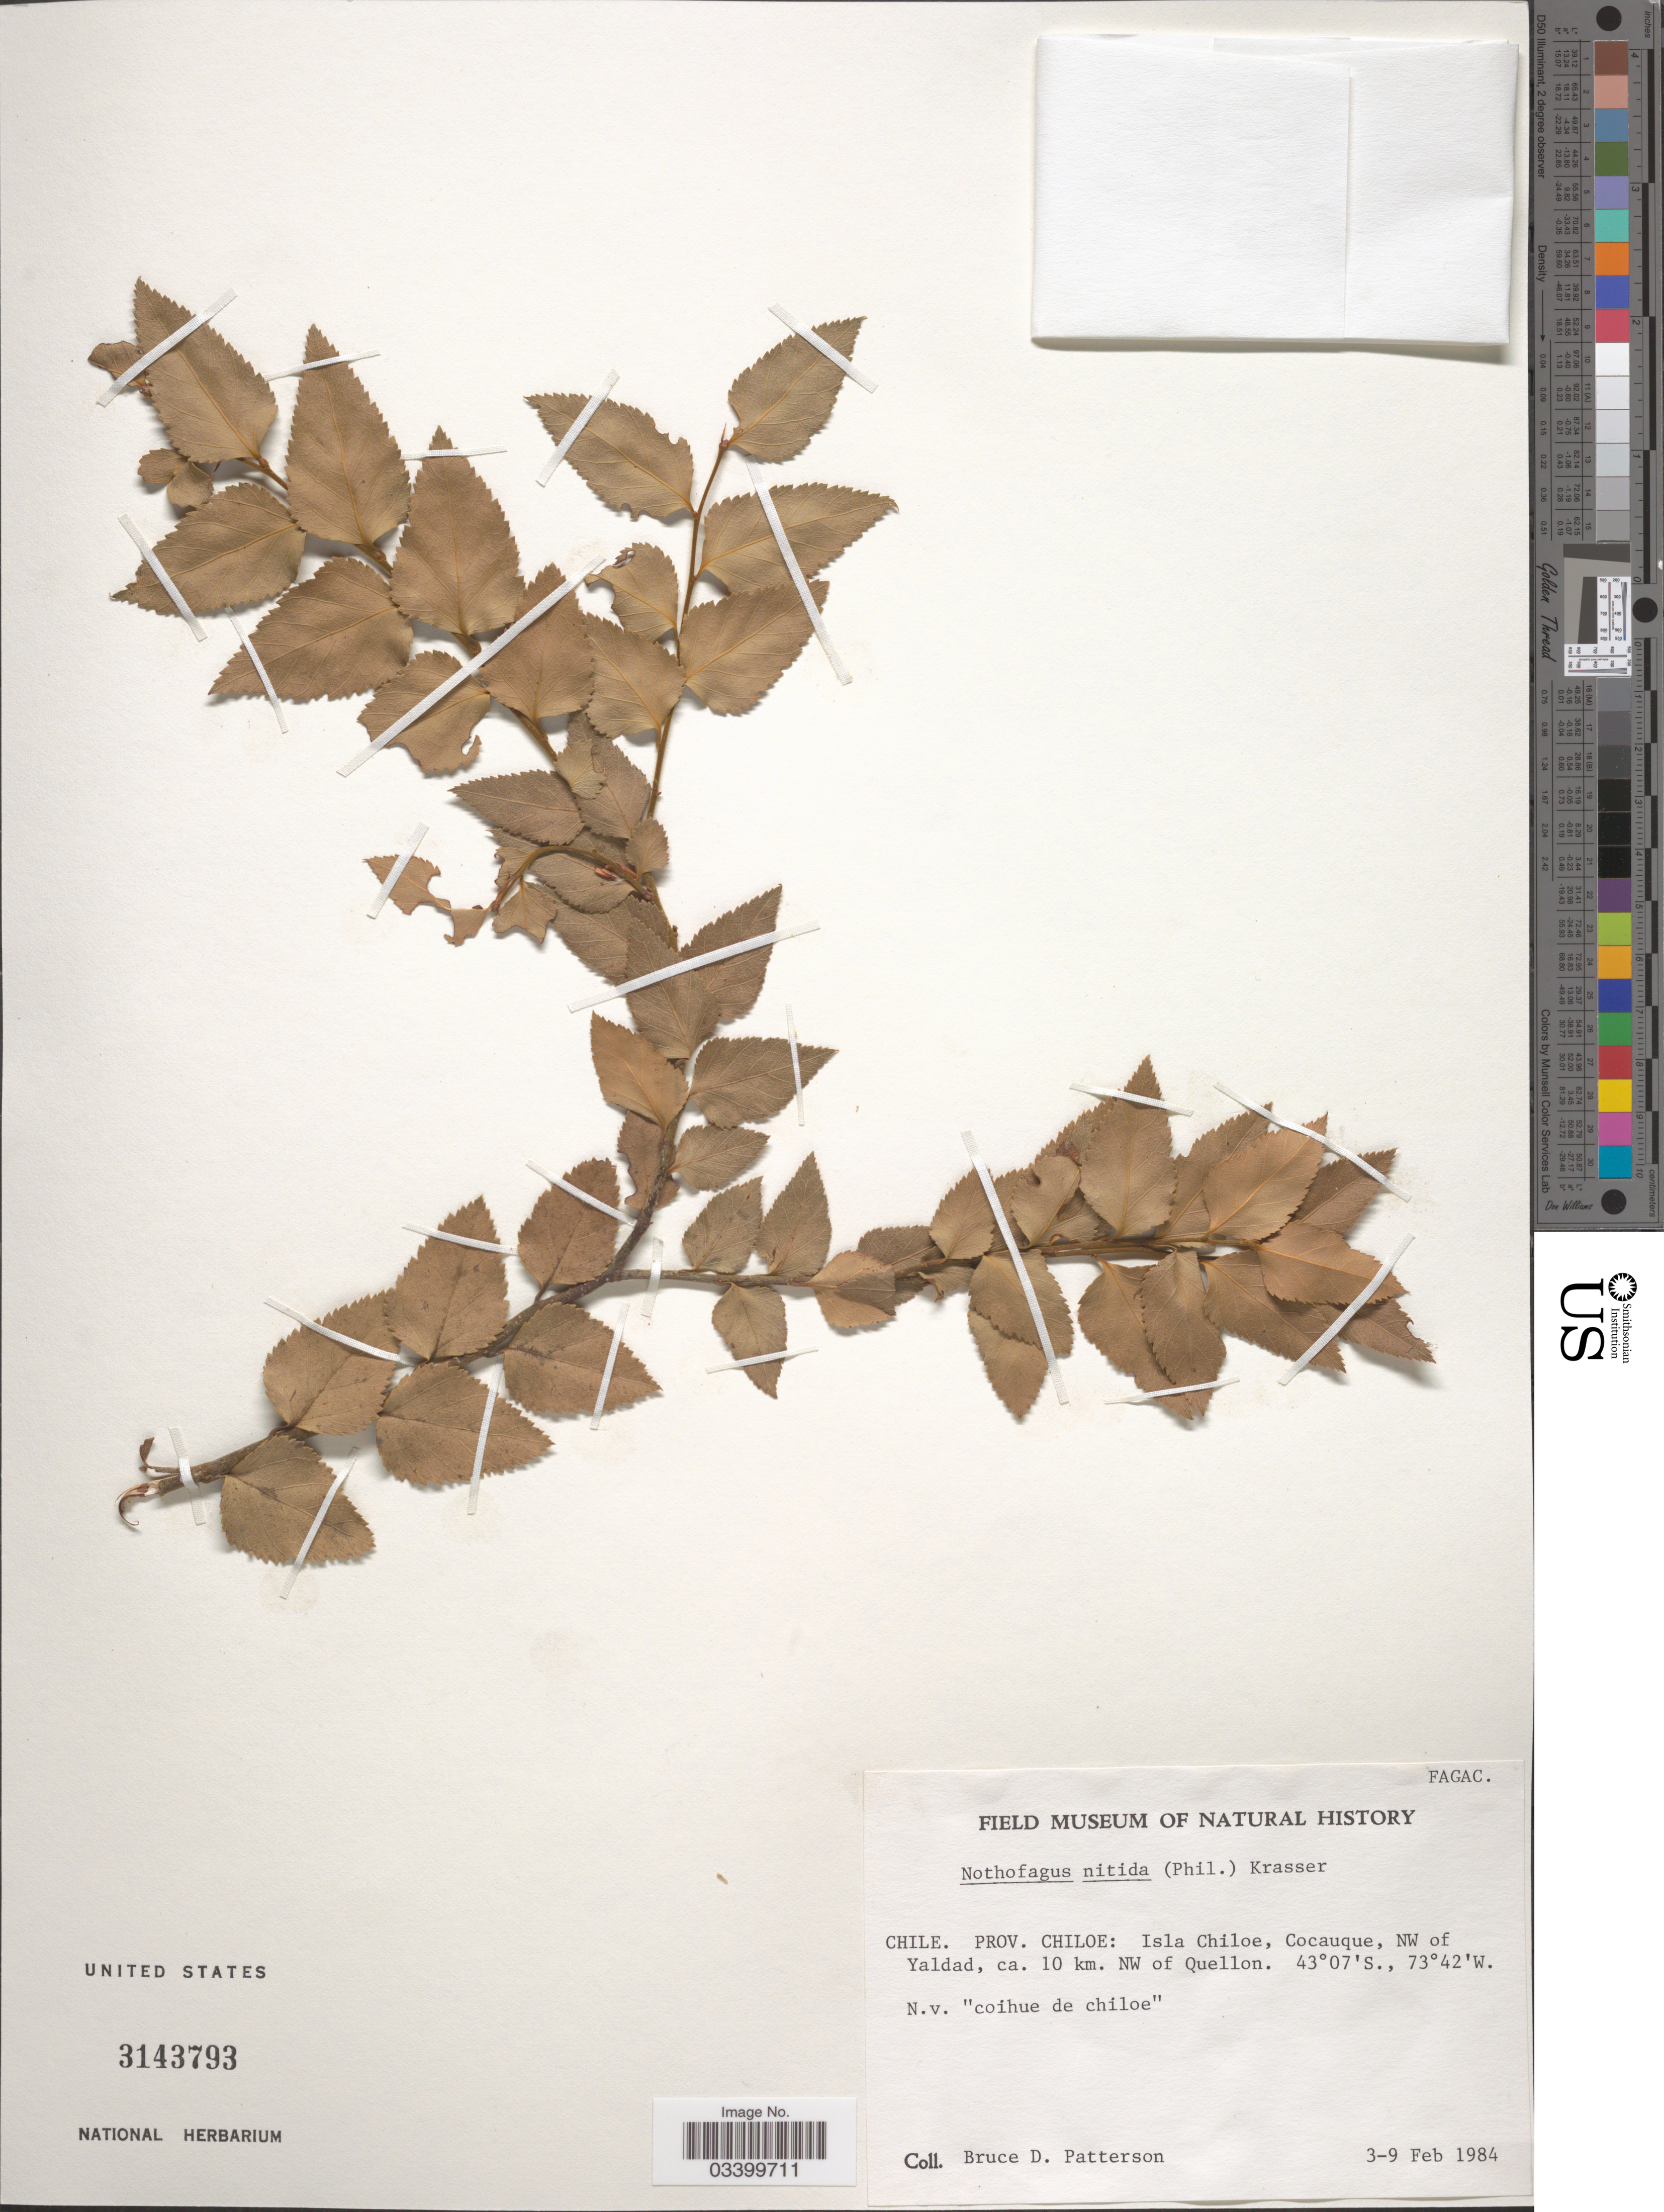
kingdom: Plantae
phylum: Tracheophyta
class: Magnoliopsida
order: Fagales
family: Nothofagaceae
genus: Nothofagus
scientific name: Nothofagus nitida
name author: (Phil.) Krasser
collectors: B. Patterson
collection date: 1984-02-03/1984-02-09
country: Chile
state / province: Arica y Parinacota (XV)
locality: Isla Chiloe, Cocauque, NW of Yaldad, ca. 10 km. NW of Quellon.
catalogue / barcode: US 3143793